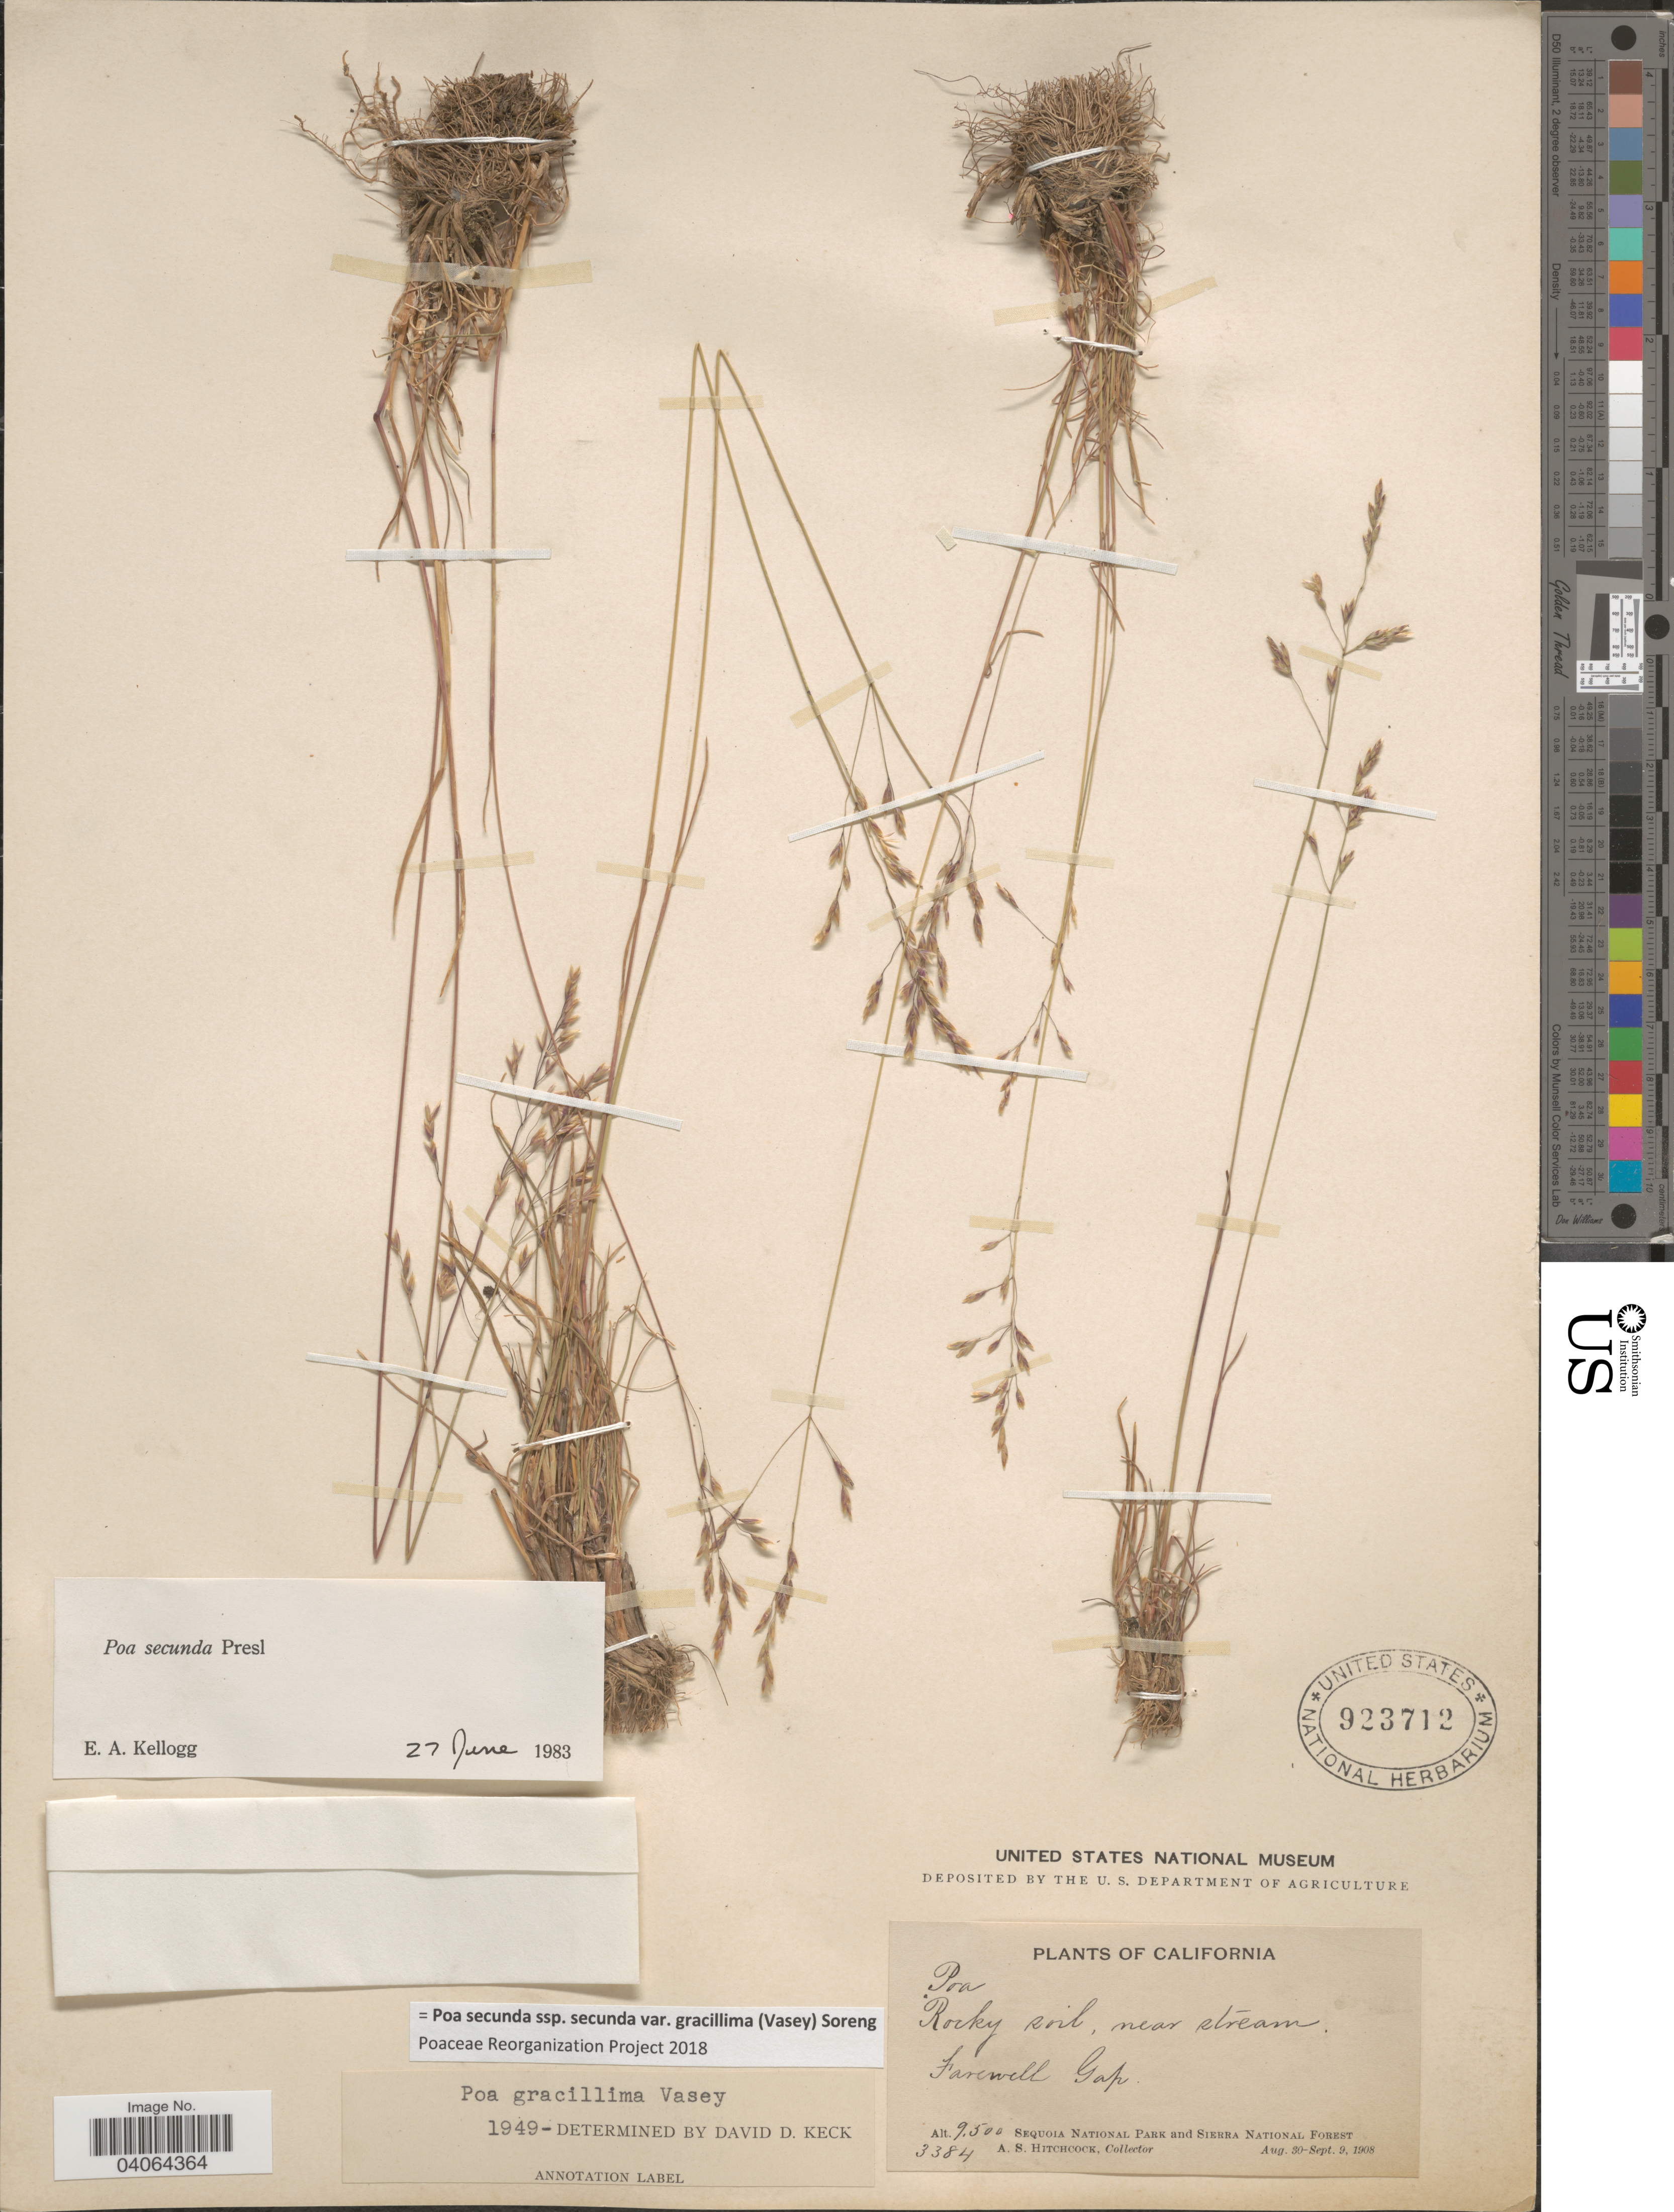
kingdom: Plantae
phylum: Tracheophyta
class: Liliopsida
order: Poales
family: Poaceae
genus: Poa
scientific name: Poa secunda subsp. secunda var. gracillima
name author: (Vasey) Soreng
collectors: A. S. Hitchcock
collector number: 3384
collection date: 1908-08-30/1908-09-09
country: United States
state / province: California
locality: Farewell Gap. Sequoia National Park and Sierra National Forest.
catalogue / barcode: US 923712